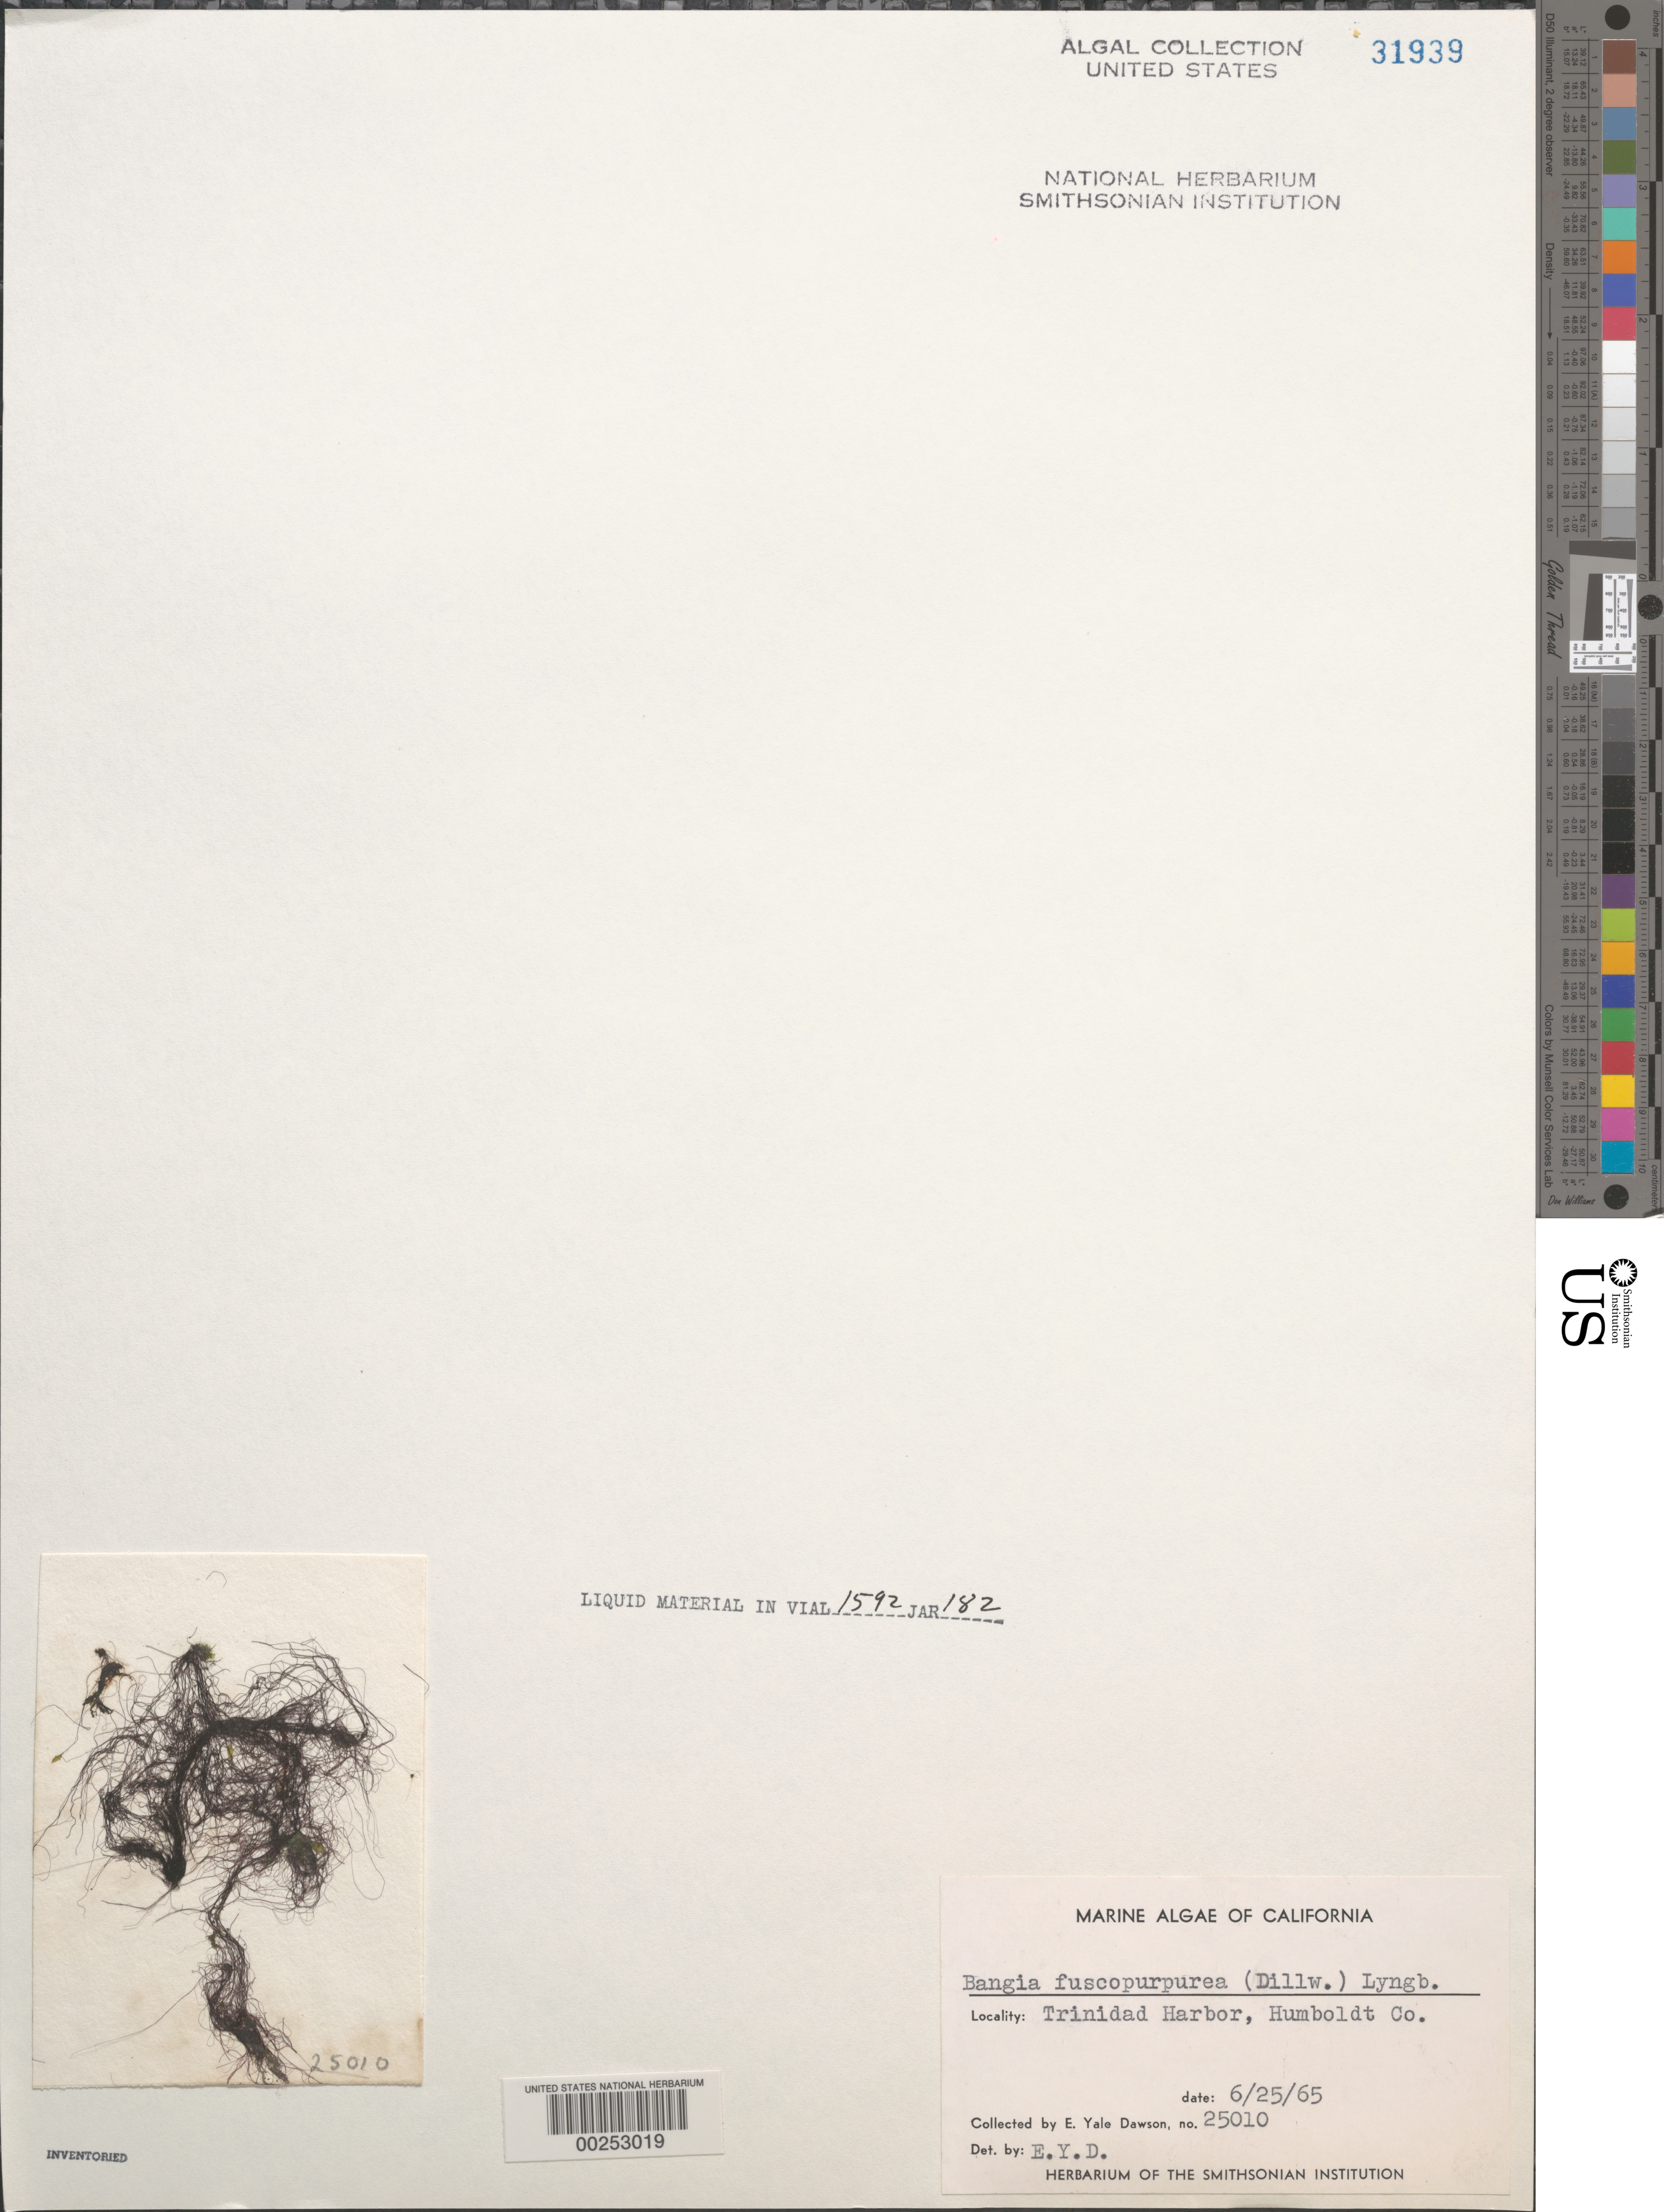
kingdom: Plantae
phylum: Rhodophyta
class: Bangiophyceae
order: Bangiales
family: Bangiaceae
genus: Bangia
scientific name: Bangia fuscopurpurea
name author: (Dillwyn) Lyngb.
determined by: Dawson, E. Y.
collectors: E. Y. Dawson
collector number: EYD 25010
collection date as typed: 25 Jun 1965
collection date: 1965-06-25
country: United States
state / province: California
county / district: Humboldt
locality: Trinidad Harbor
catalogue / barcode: US 31939